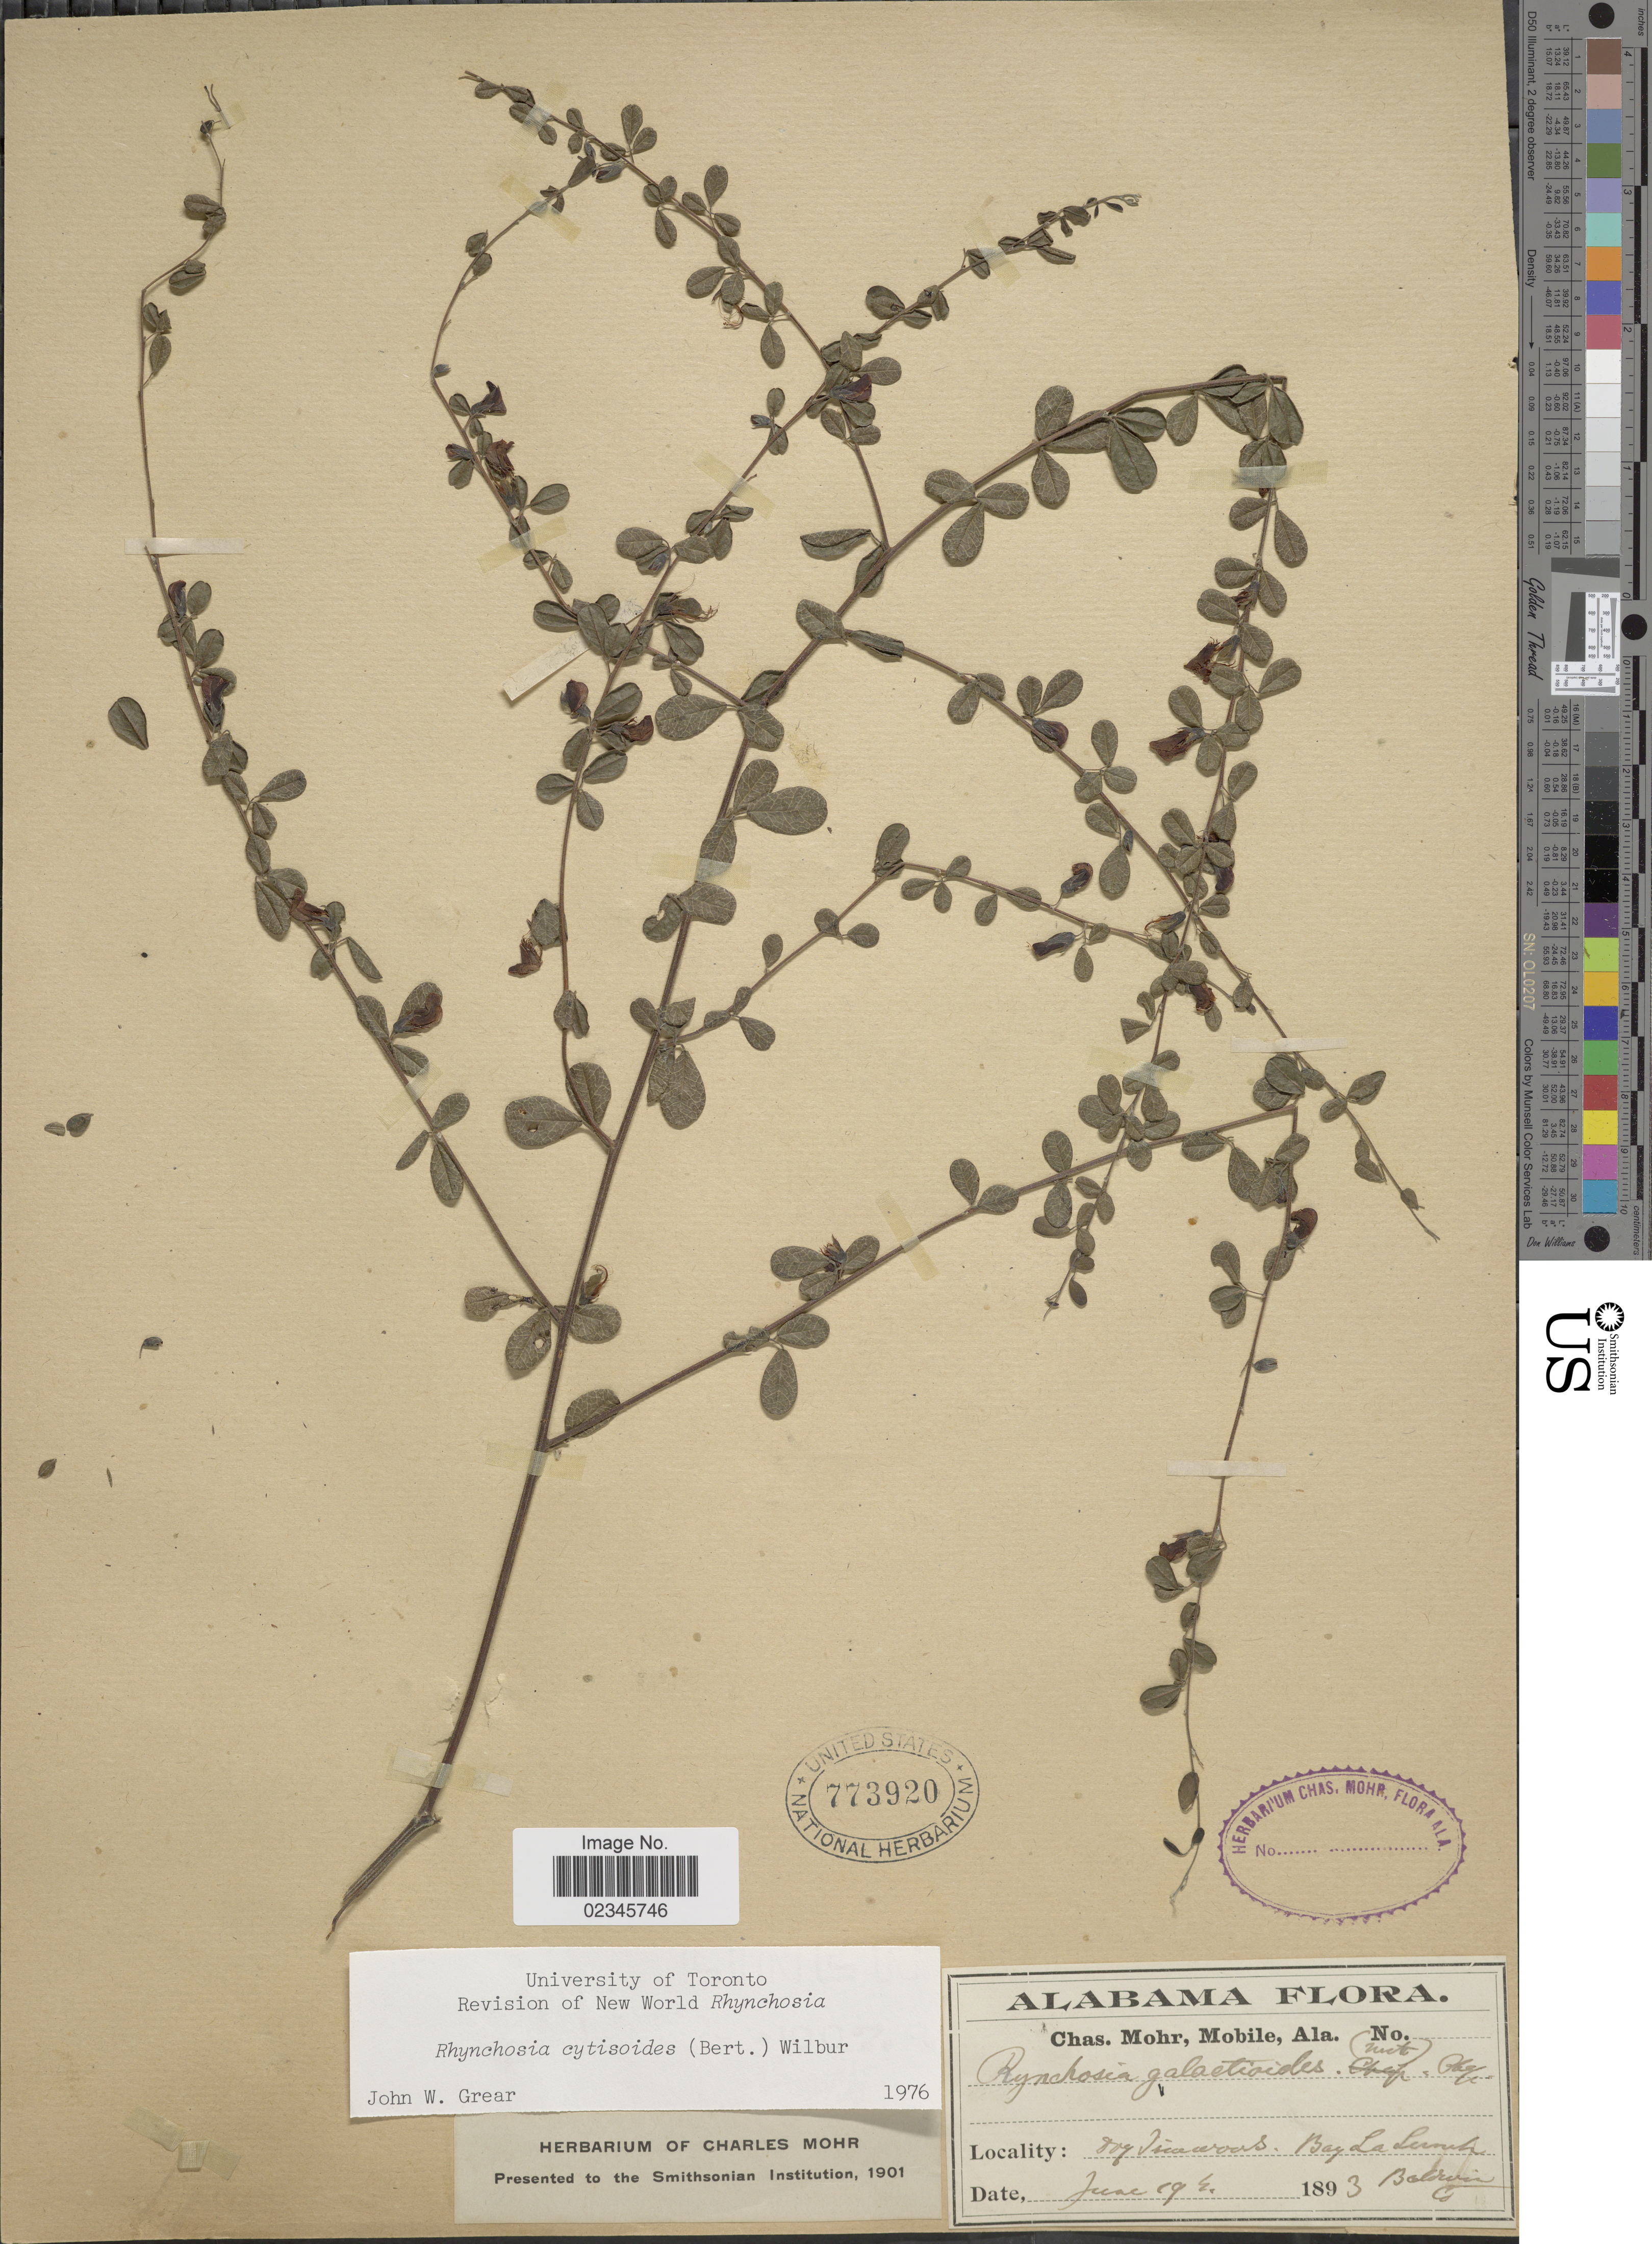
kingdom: Plantae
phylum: Tracheophyta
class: Magnoliopsida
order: Fabales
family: Fabaceae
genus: Rhynchosia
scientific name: Rhynchosia cytisoides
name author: (Bertol.) Wilbur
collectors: -. Baldwin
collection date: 1893-06-19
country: United States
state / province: Alabama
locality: Dry Pine woods, Bay La Launch Baldwin Co.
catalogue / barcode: US 773920